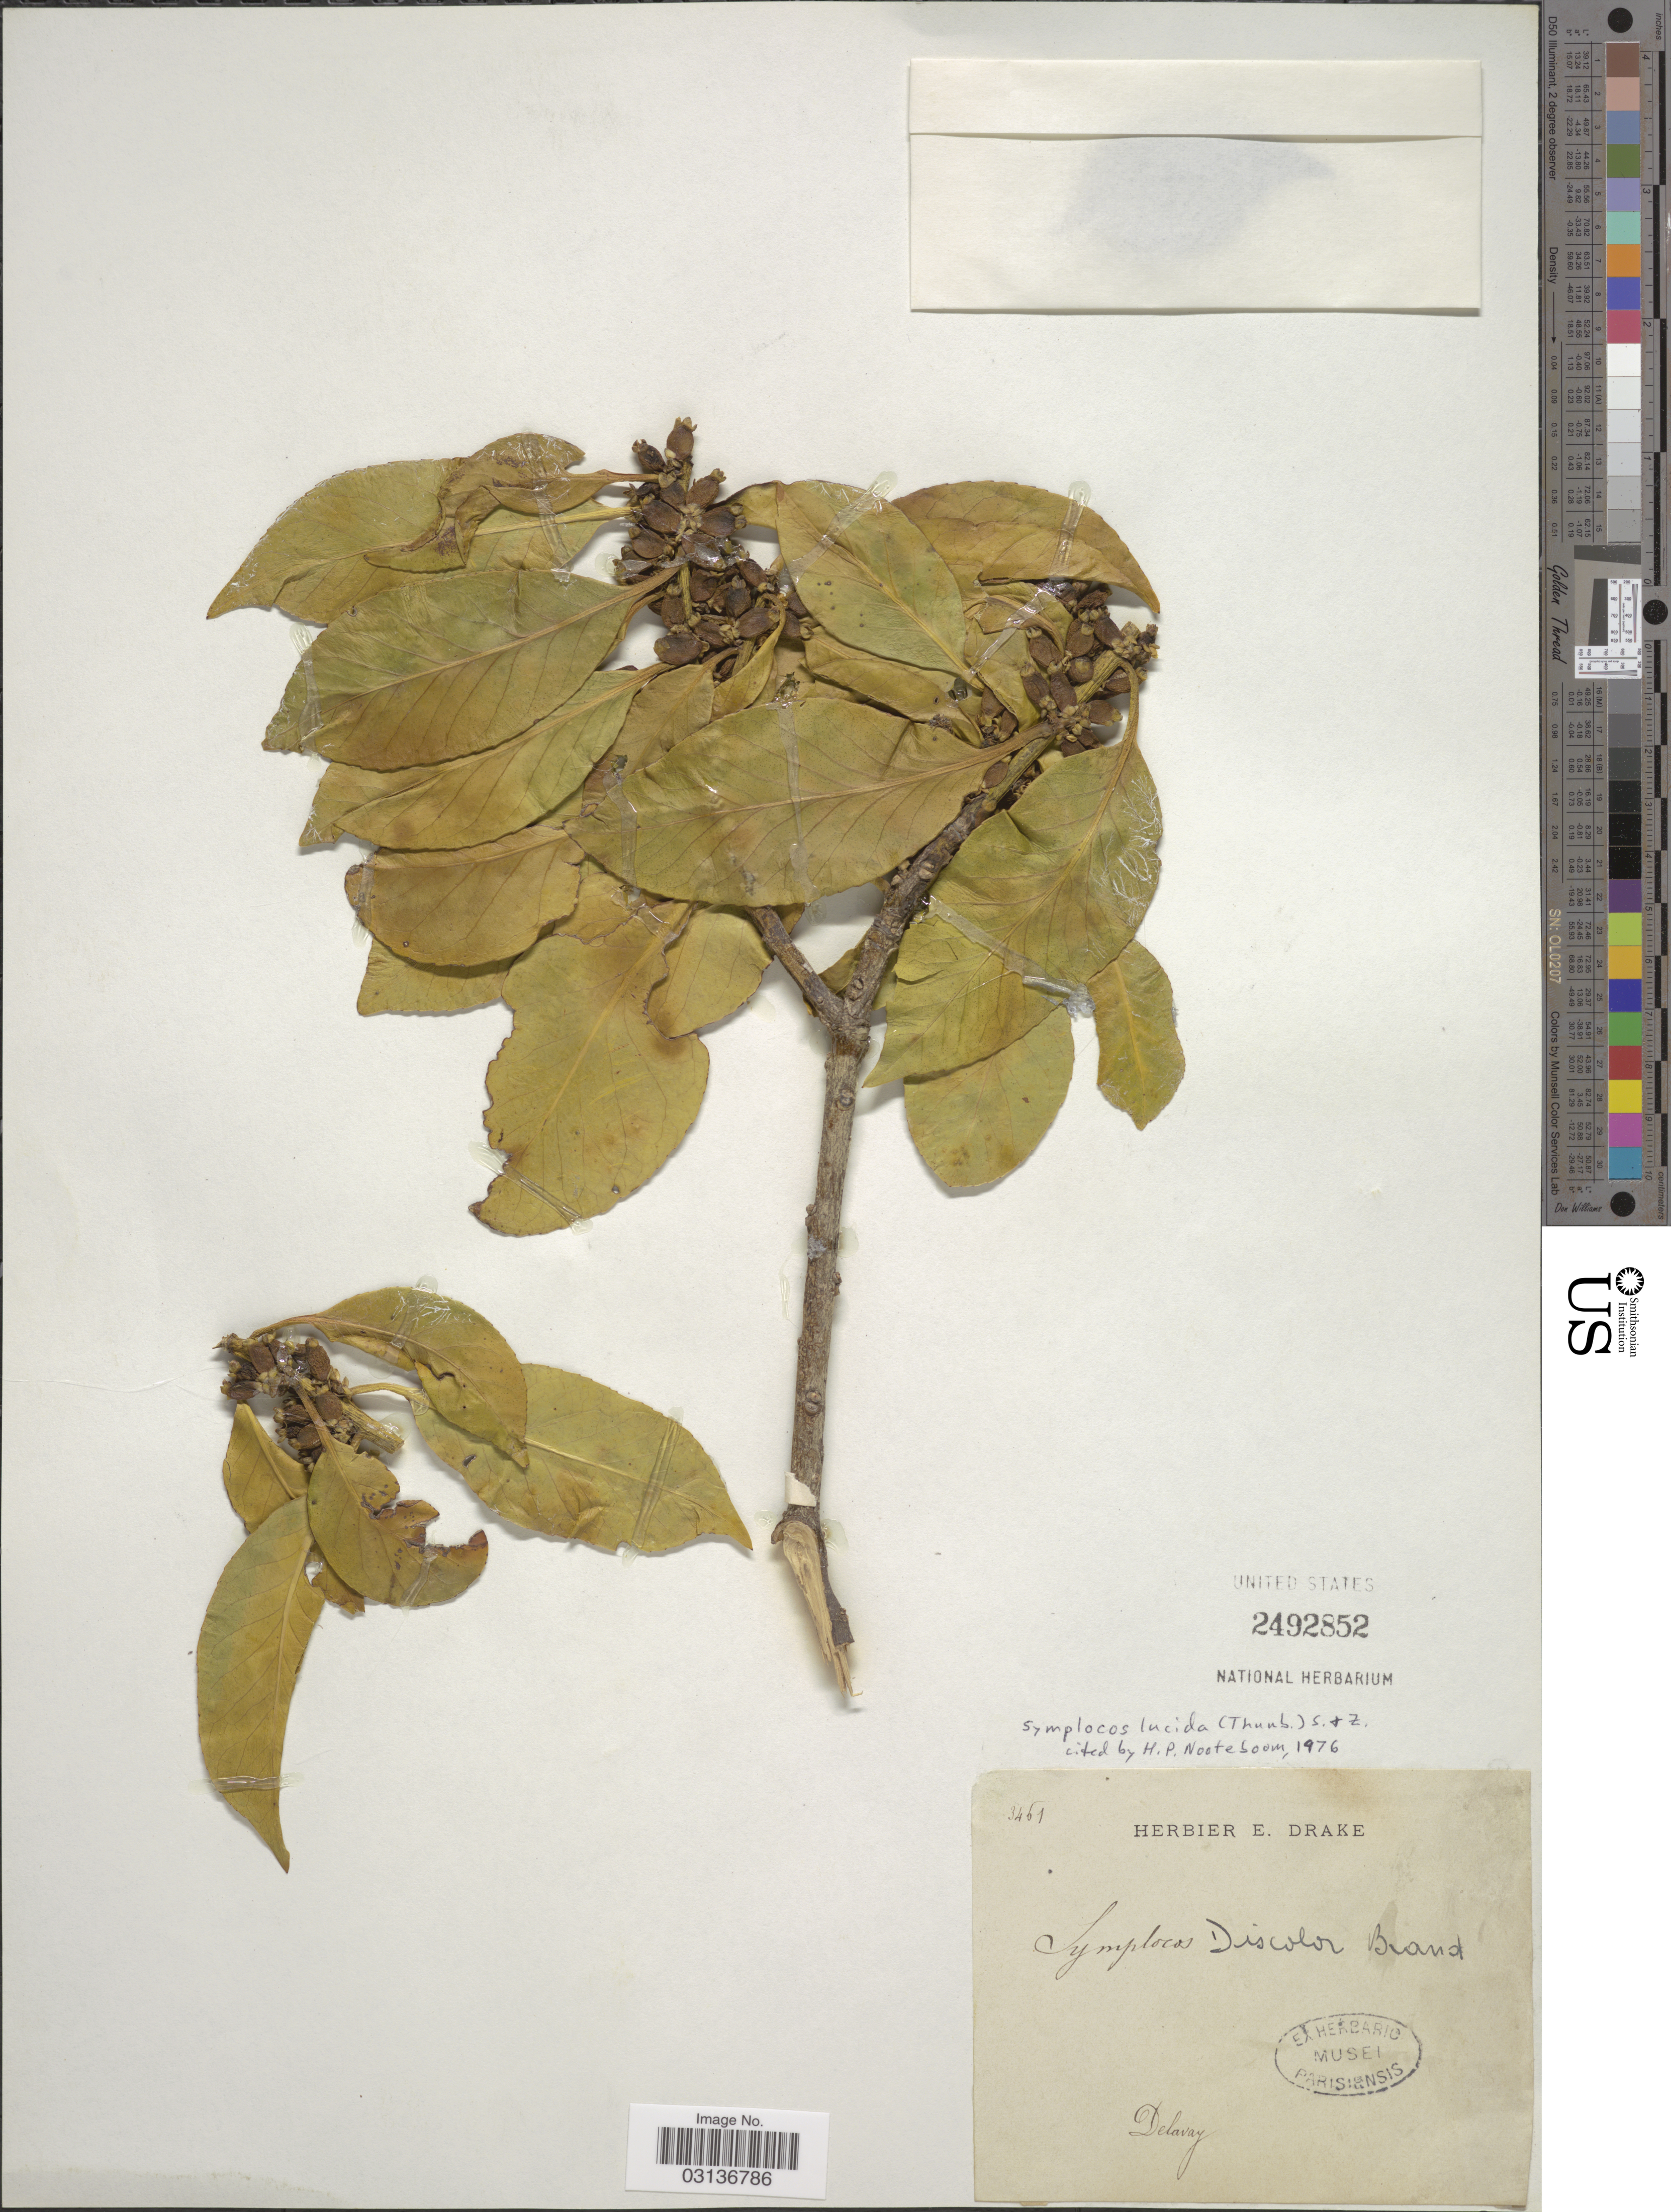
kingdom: Plantae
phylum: Tracheophyta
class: Magnoliopsida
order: Ericales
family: Symplocaceae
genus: Symplocos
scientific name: Symplocos lucida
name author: (Thurb.) Siebold & Zucc.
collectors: Delavay, --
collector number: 3461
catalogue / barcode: US 2492852